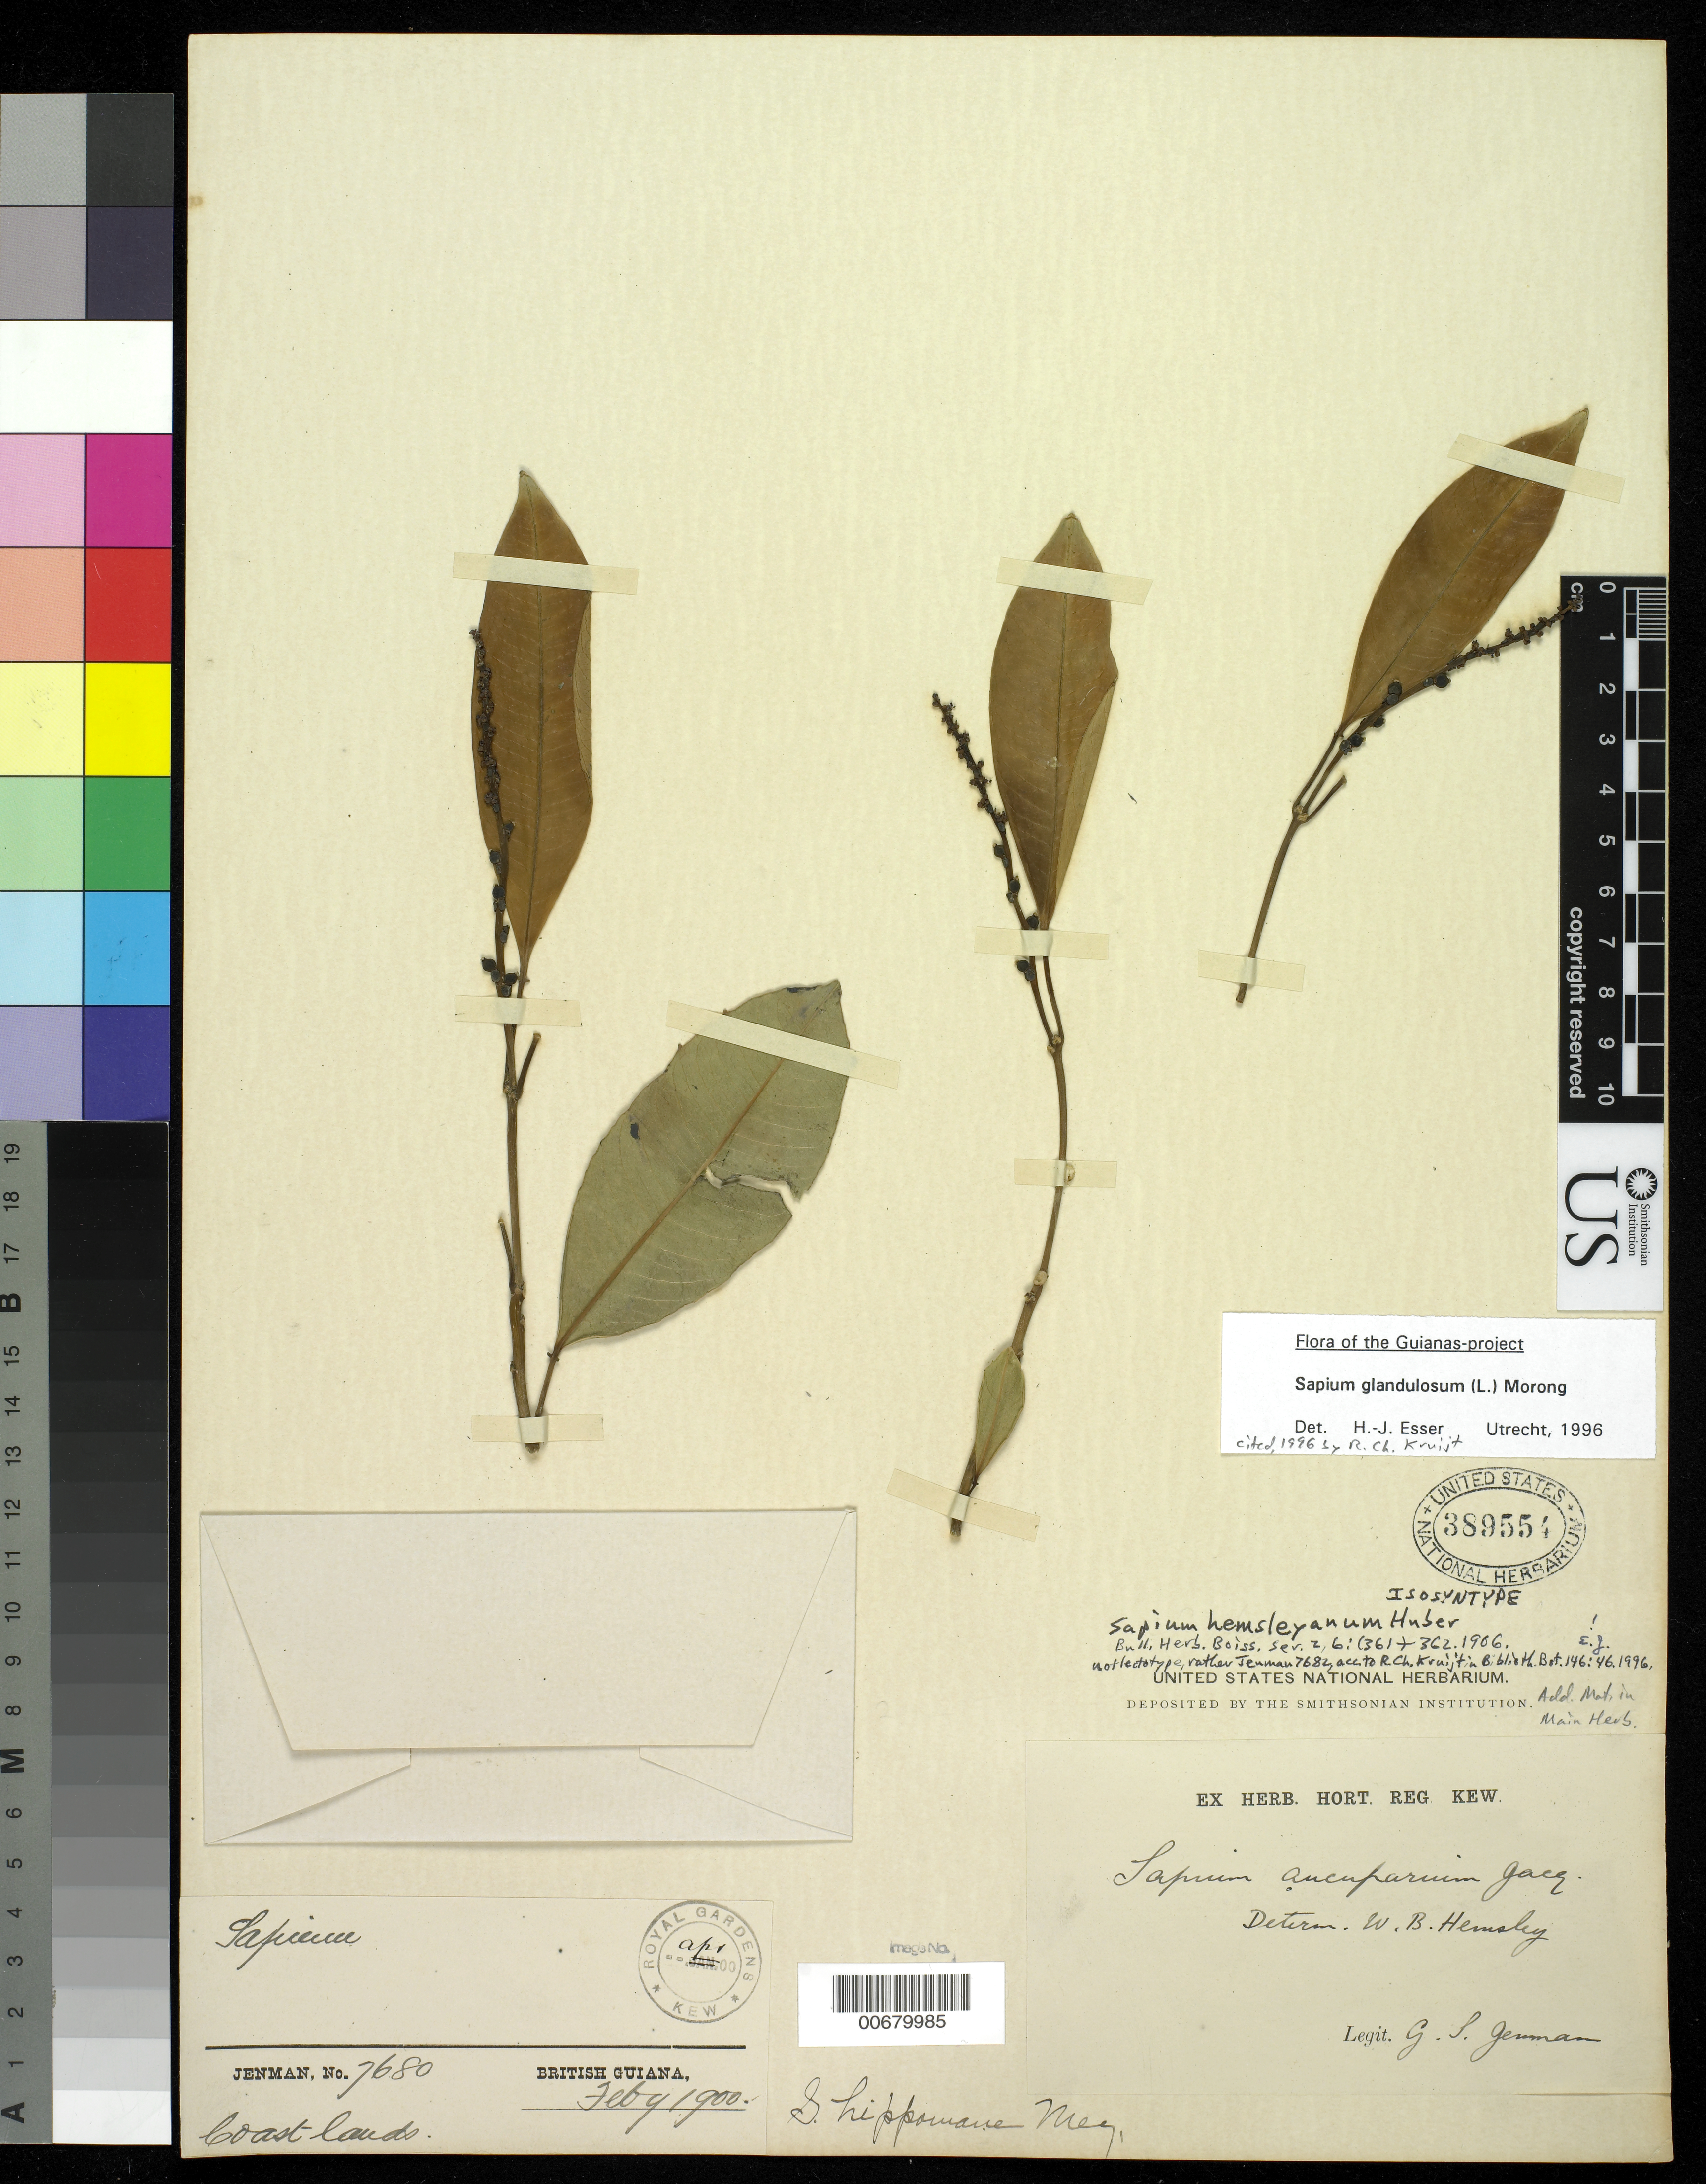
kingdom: Plantae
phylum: Tracheophyta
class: Magnoliopsida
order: Malpighiales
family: Euphorbiaceae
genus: Sapium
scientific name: Sapium hemsleyanum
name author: Huber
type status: Isosyntype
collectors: G. S. Jenman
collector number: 7680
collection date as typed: Aug 1899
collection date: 1899-08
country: Guyana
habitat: Coast lands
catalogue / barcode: US 389554